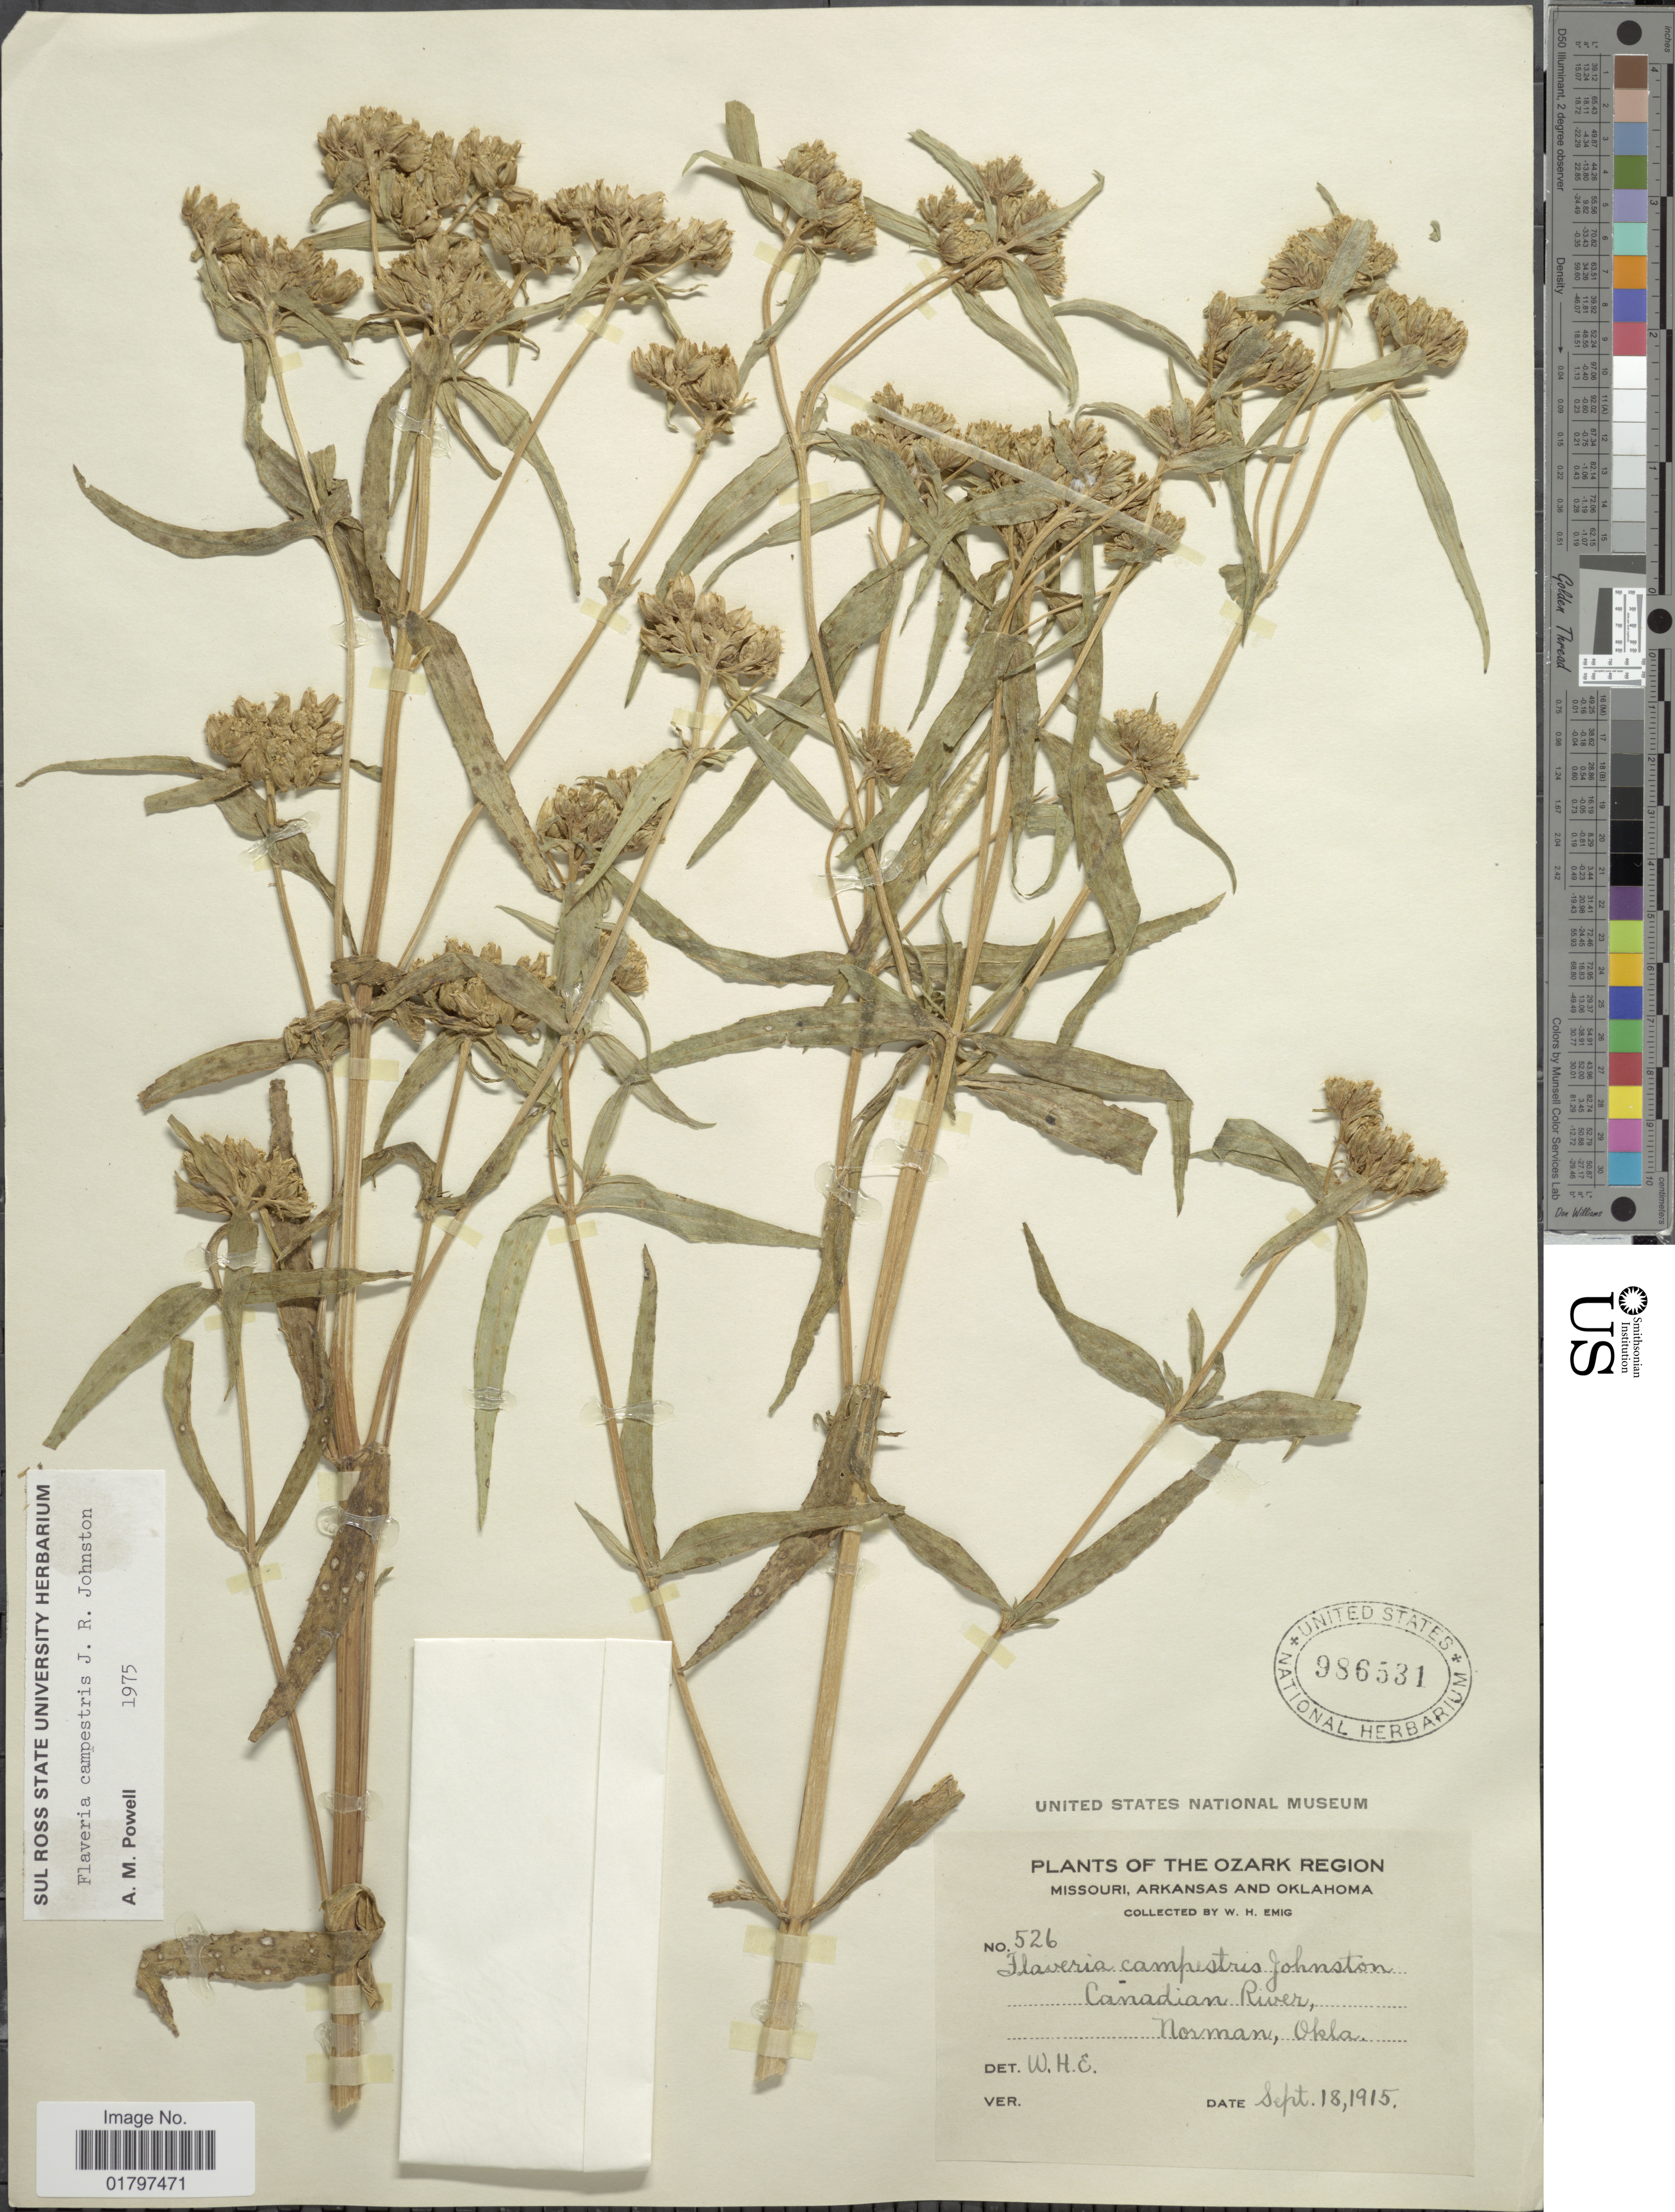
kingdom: Plantae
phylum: Tracheophyta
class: Magnoliopsida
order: Asterales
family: Asteraceae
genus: Flaveria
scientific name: Flaveria campestris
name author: J.R. Johnst.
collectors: W. H. Emig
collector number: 526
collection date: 1915-09-18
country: United States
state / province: Oklahoma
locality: Canadian River, Norman, Okla.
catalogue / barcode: US 986531